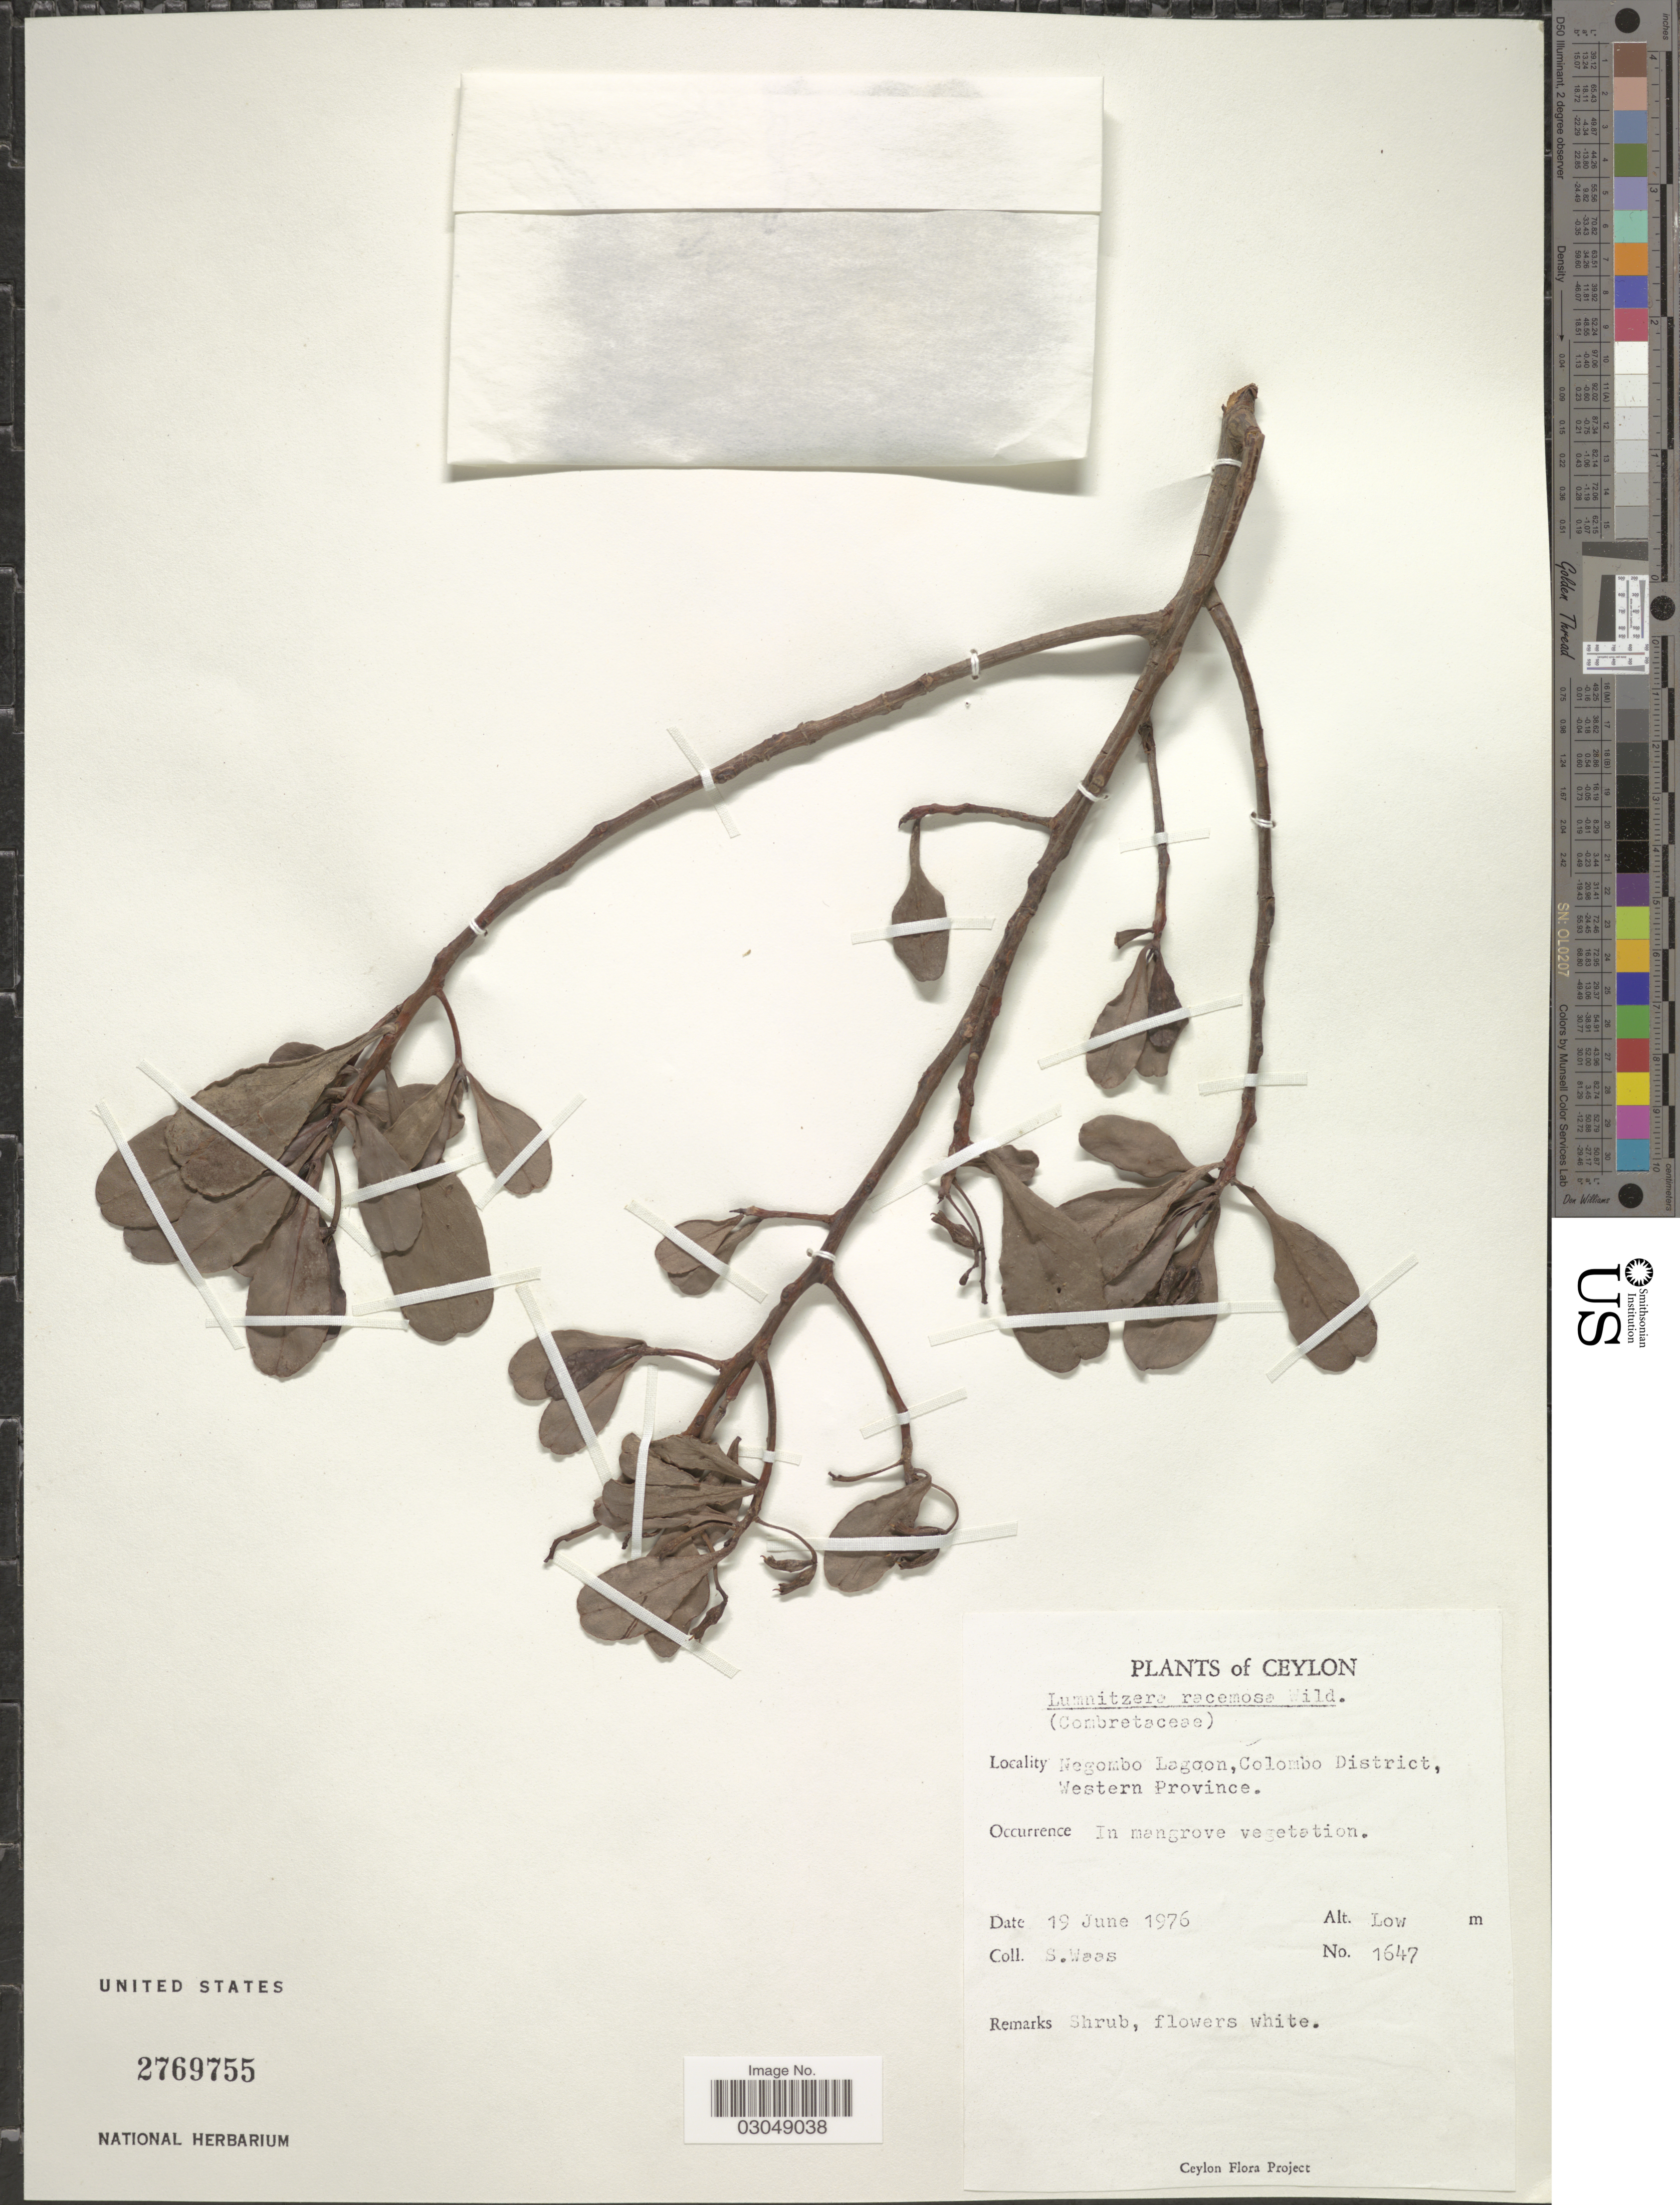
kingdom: Plantae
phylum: Tracheophyta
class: Magnoliopsida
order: Myrtales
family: Combretaceae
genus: Lumnitzera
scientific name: Lumnitzera racemosa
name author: Willd.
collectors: S. Waas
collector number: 1647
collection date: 1976-06-19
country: Sri Lanka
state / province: Western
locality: Ceylon. Negombo Lagoon, Colombo District.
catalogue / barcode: US 2769755